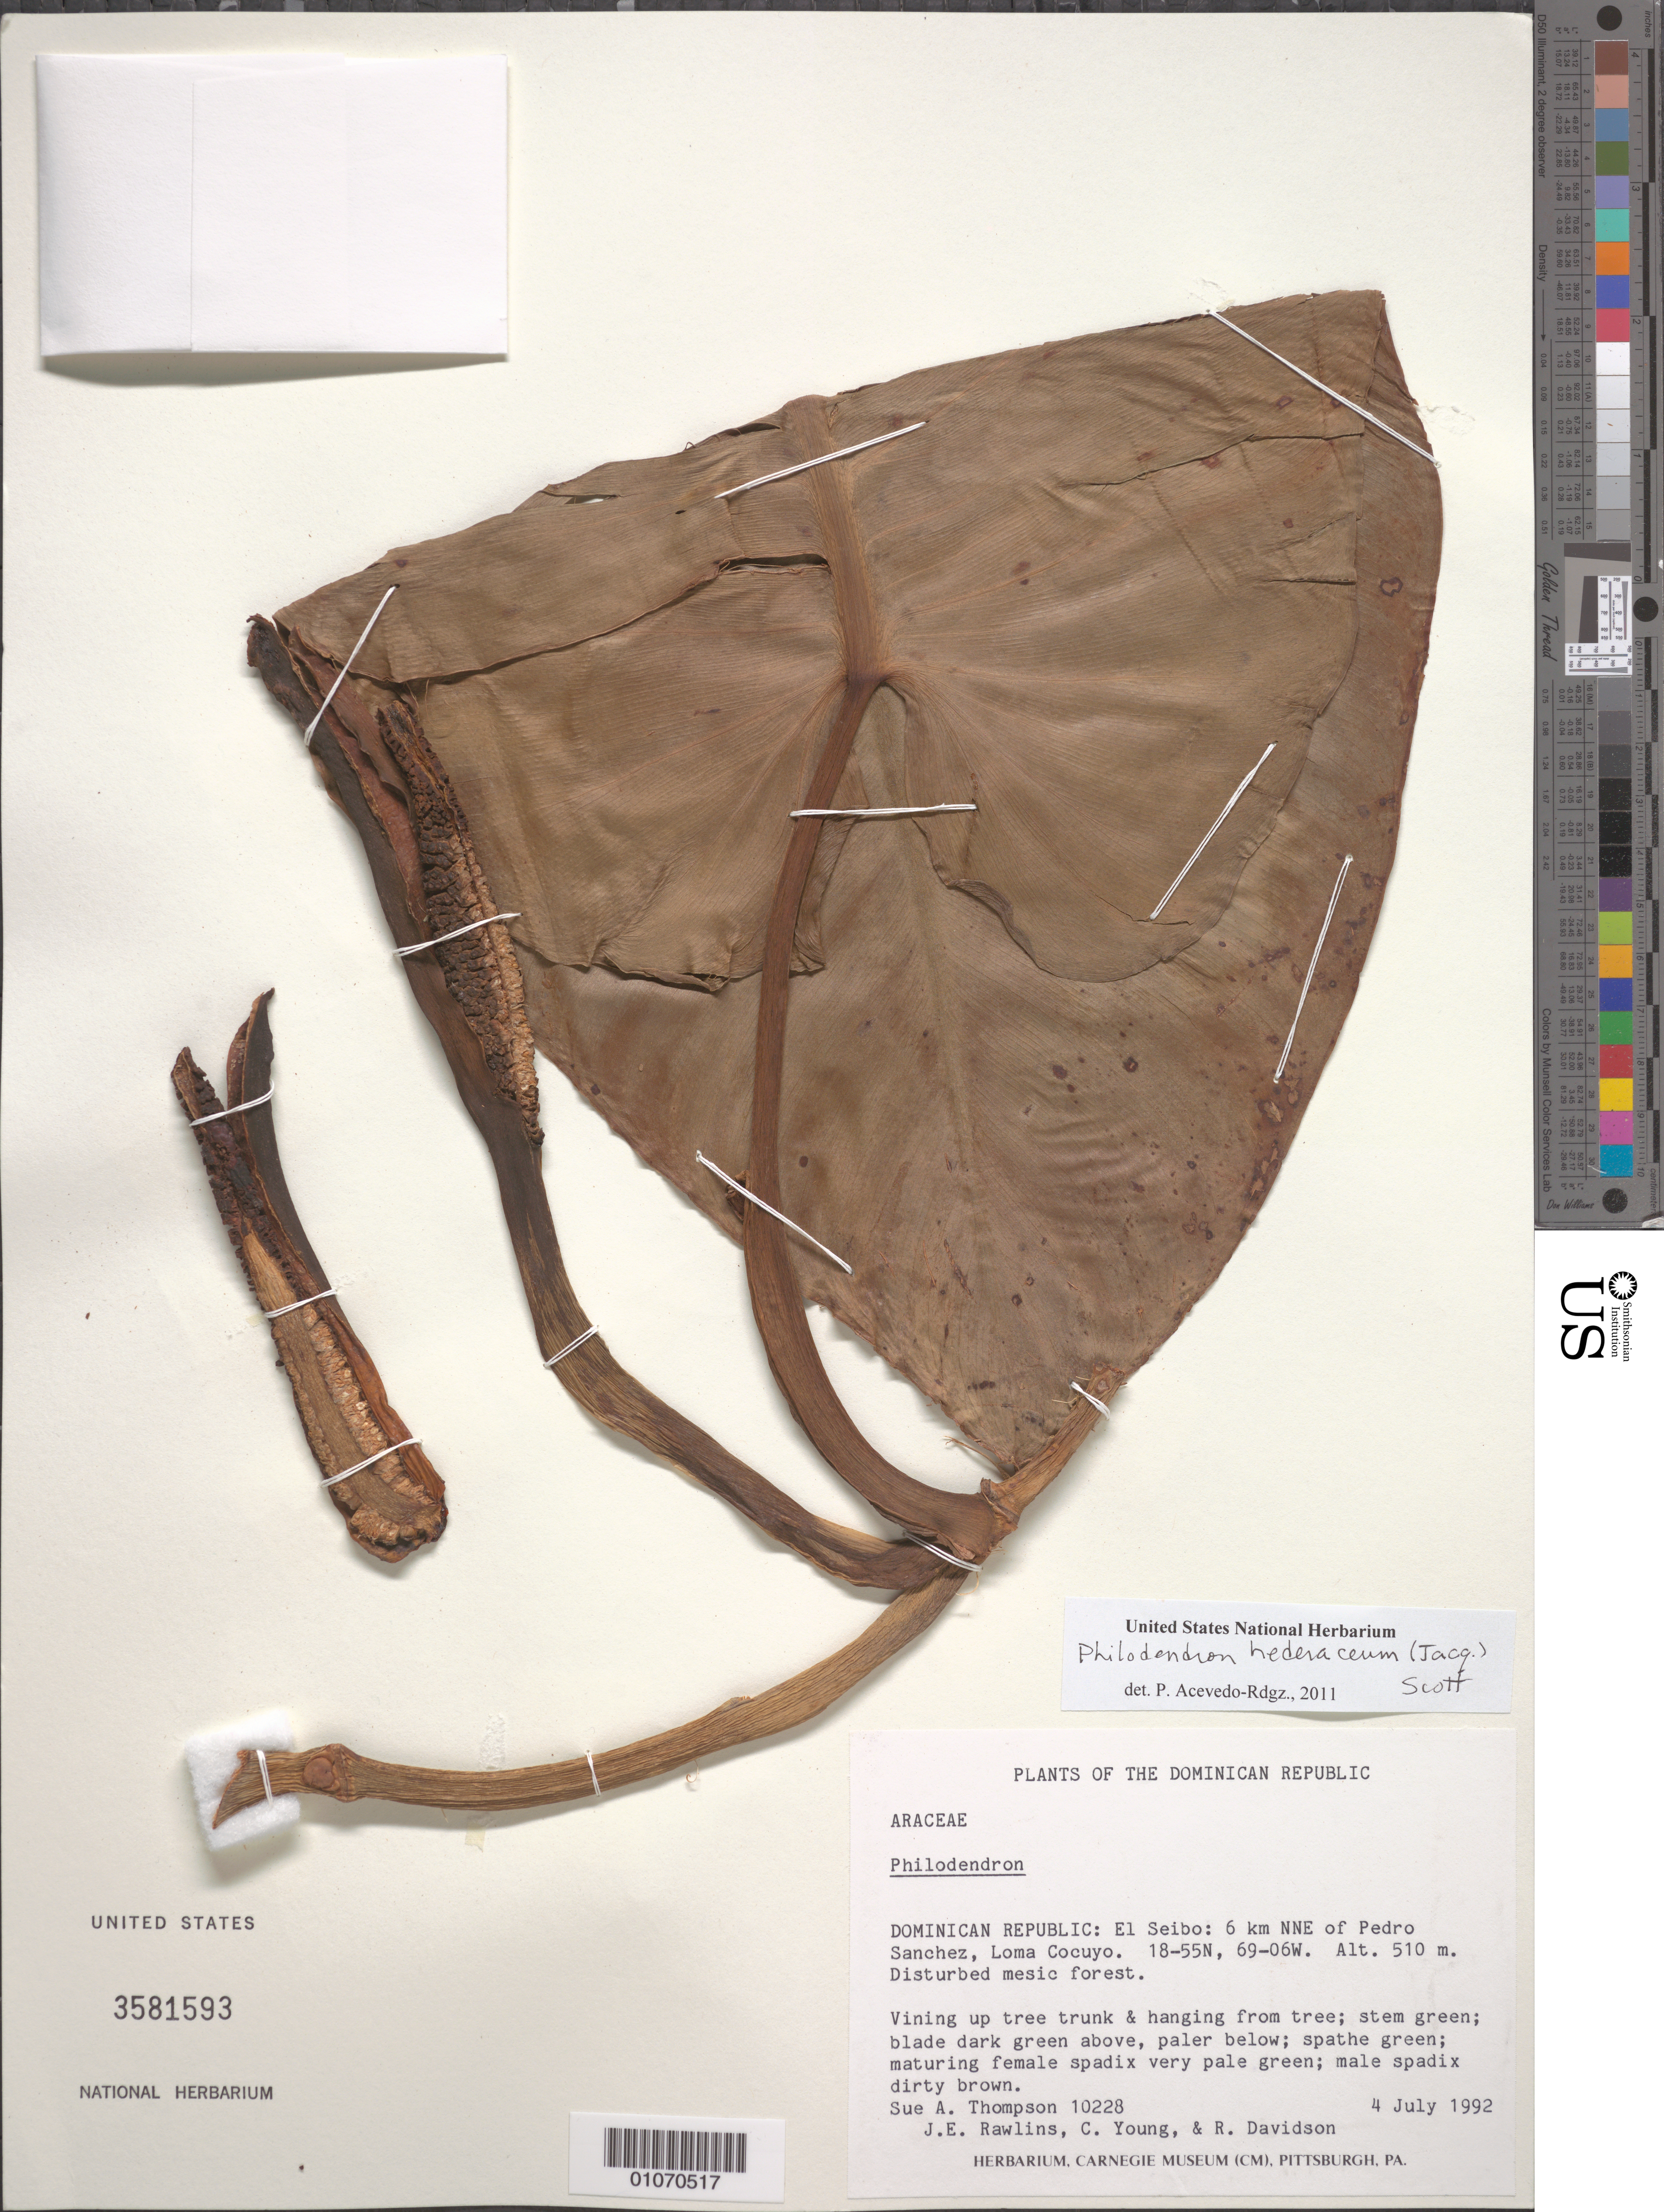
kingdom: Plantae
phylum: Tracheophyta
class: Liliopsida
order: Alismatales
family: Araceae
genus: Philodendron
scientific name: Philodendron hederaceum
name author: (Jacq.) Schott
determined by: Acevedo-Rodríguez, P., (BOT), Smithsonian Institution - National Museum of Natural History (UNITED STATES)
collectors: S. A. Thompson, J. Rawlins, C. Young & R. Davidson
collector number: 10228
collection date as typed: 04 Jul 1992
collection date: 1992-07-04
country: Dominican Republic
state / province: El Seibo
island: Hispaniola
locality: El Seibo, 6 km NNE of Pedro Sanchez, Loma Cocuyo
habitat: Disturbed mesic forest, vining up tree trunk and hanging from tree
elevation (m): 510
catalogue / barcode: US 3581593